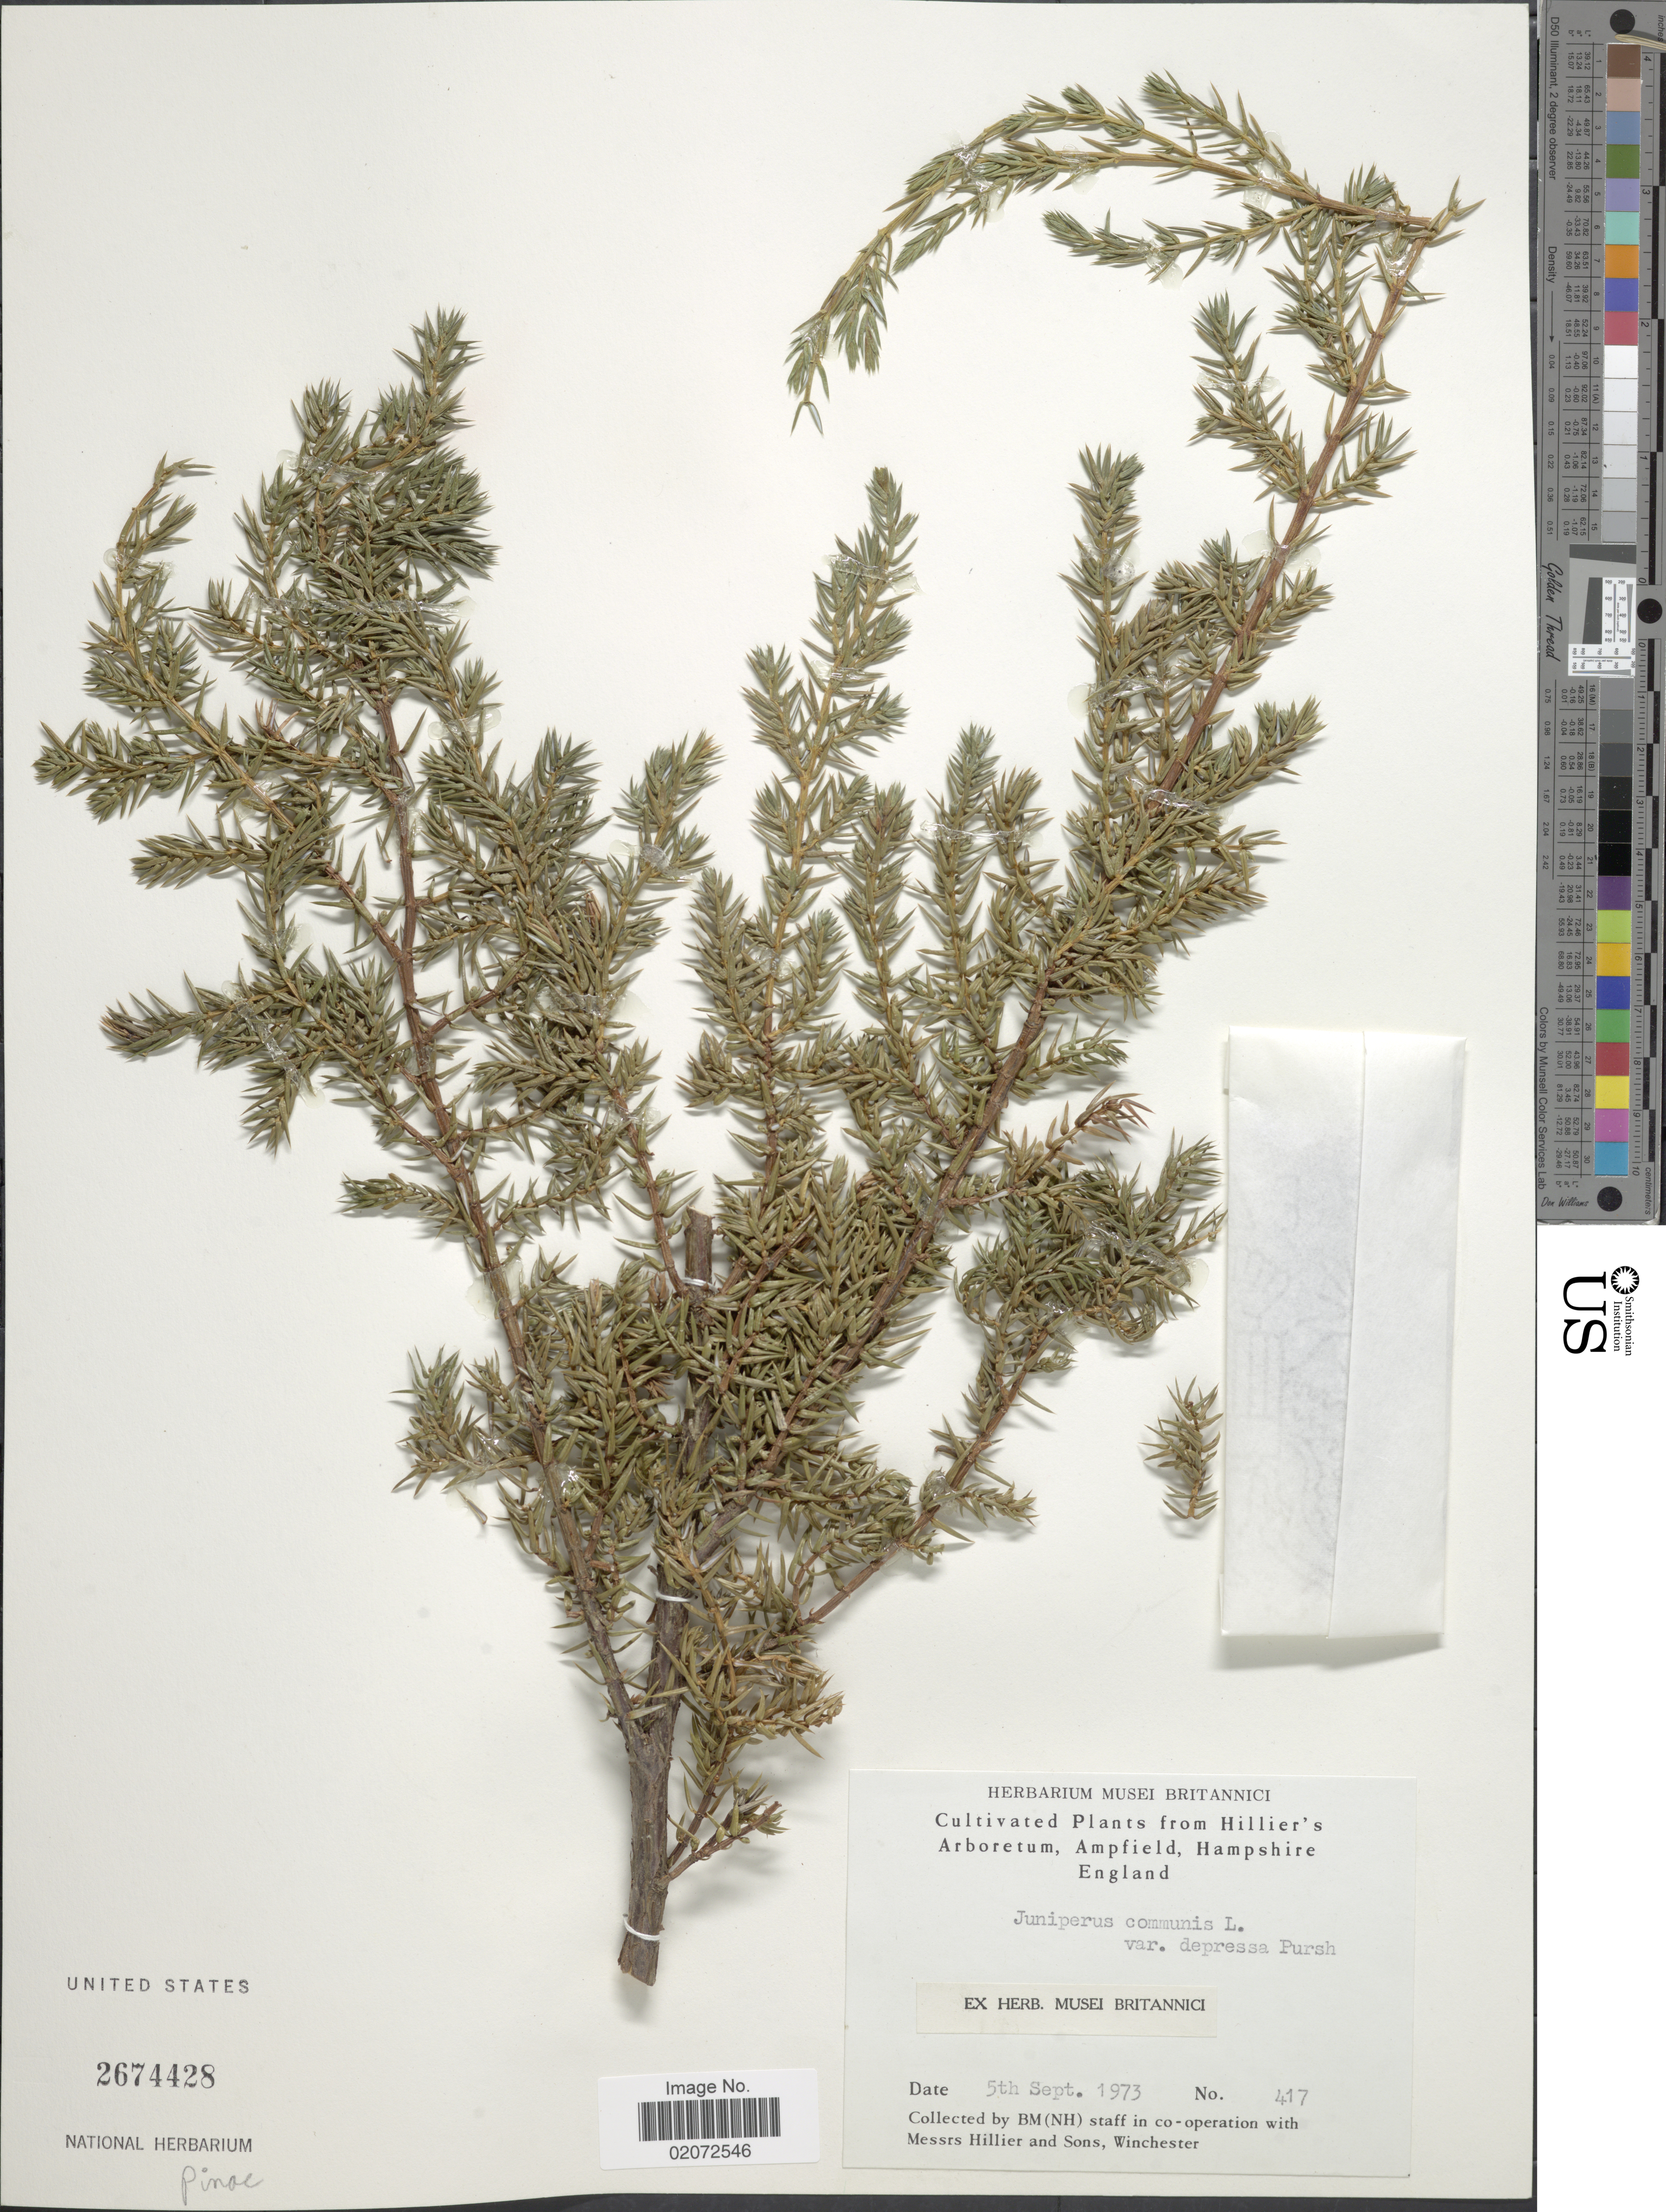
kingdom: Plantae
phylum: Tracheophyta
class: Pinopsida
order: Pinales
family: Cupressaceae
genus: Juniperus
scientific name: Juniperus communis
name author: L.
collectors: The Natural History Museum, M. Hillier & et al.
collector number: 417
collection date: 1973-09-05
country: United Kingdom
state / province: England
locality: Hillier's Arboretum, Ampfield, Hampshire, England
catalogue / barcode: US 2674428